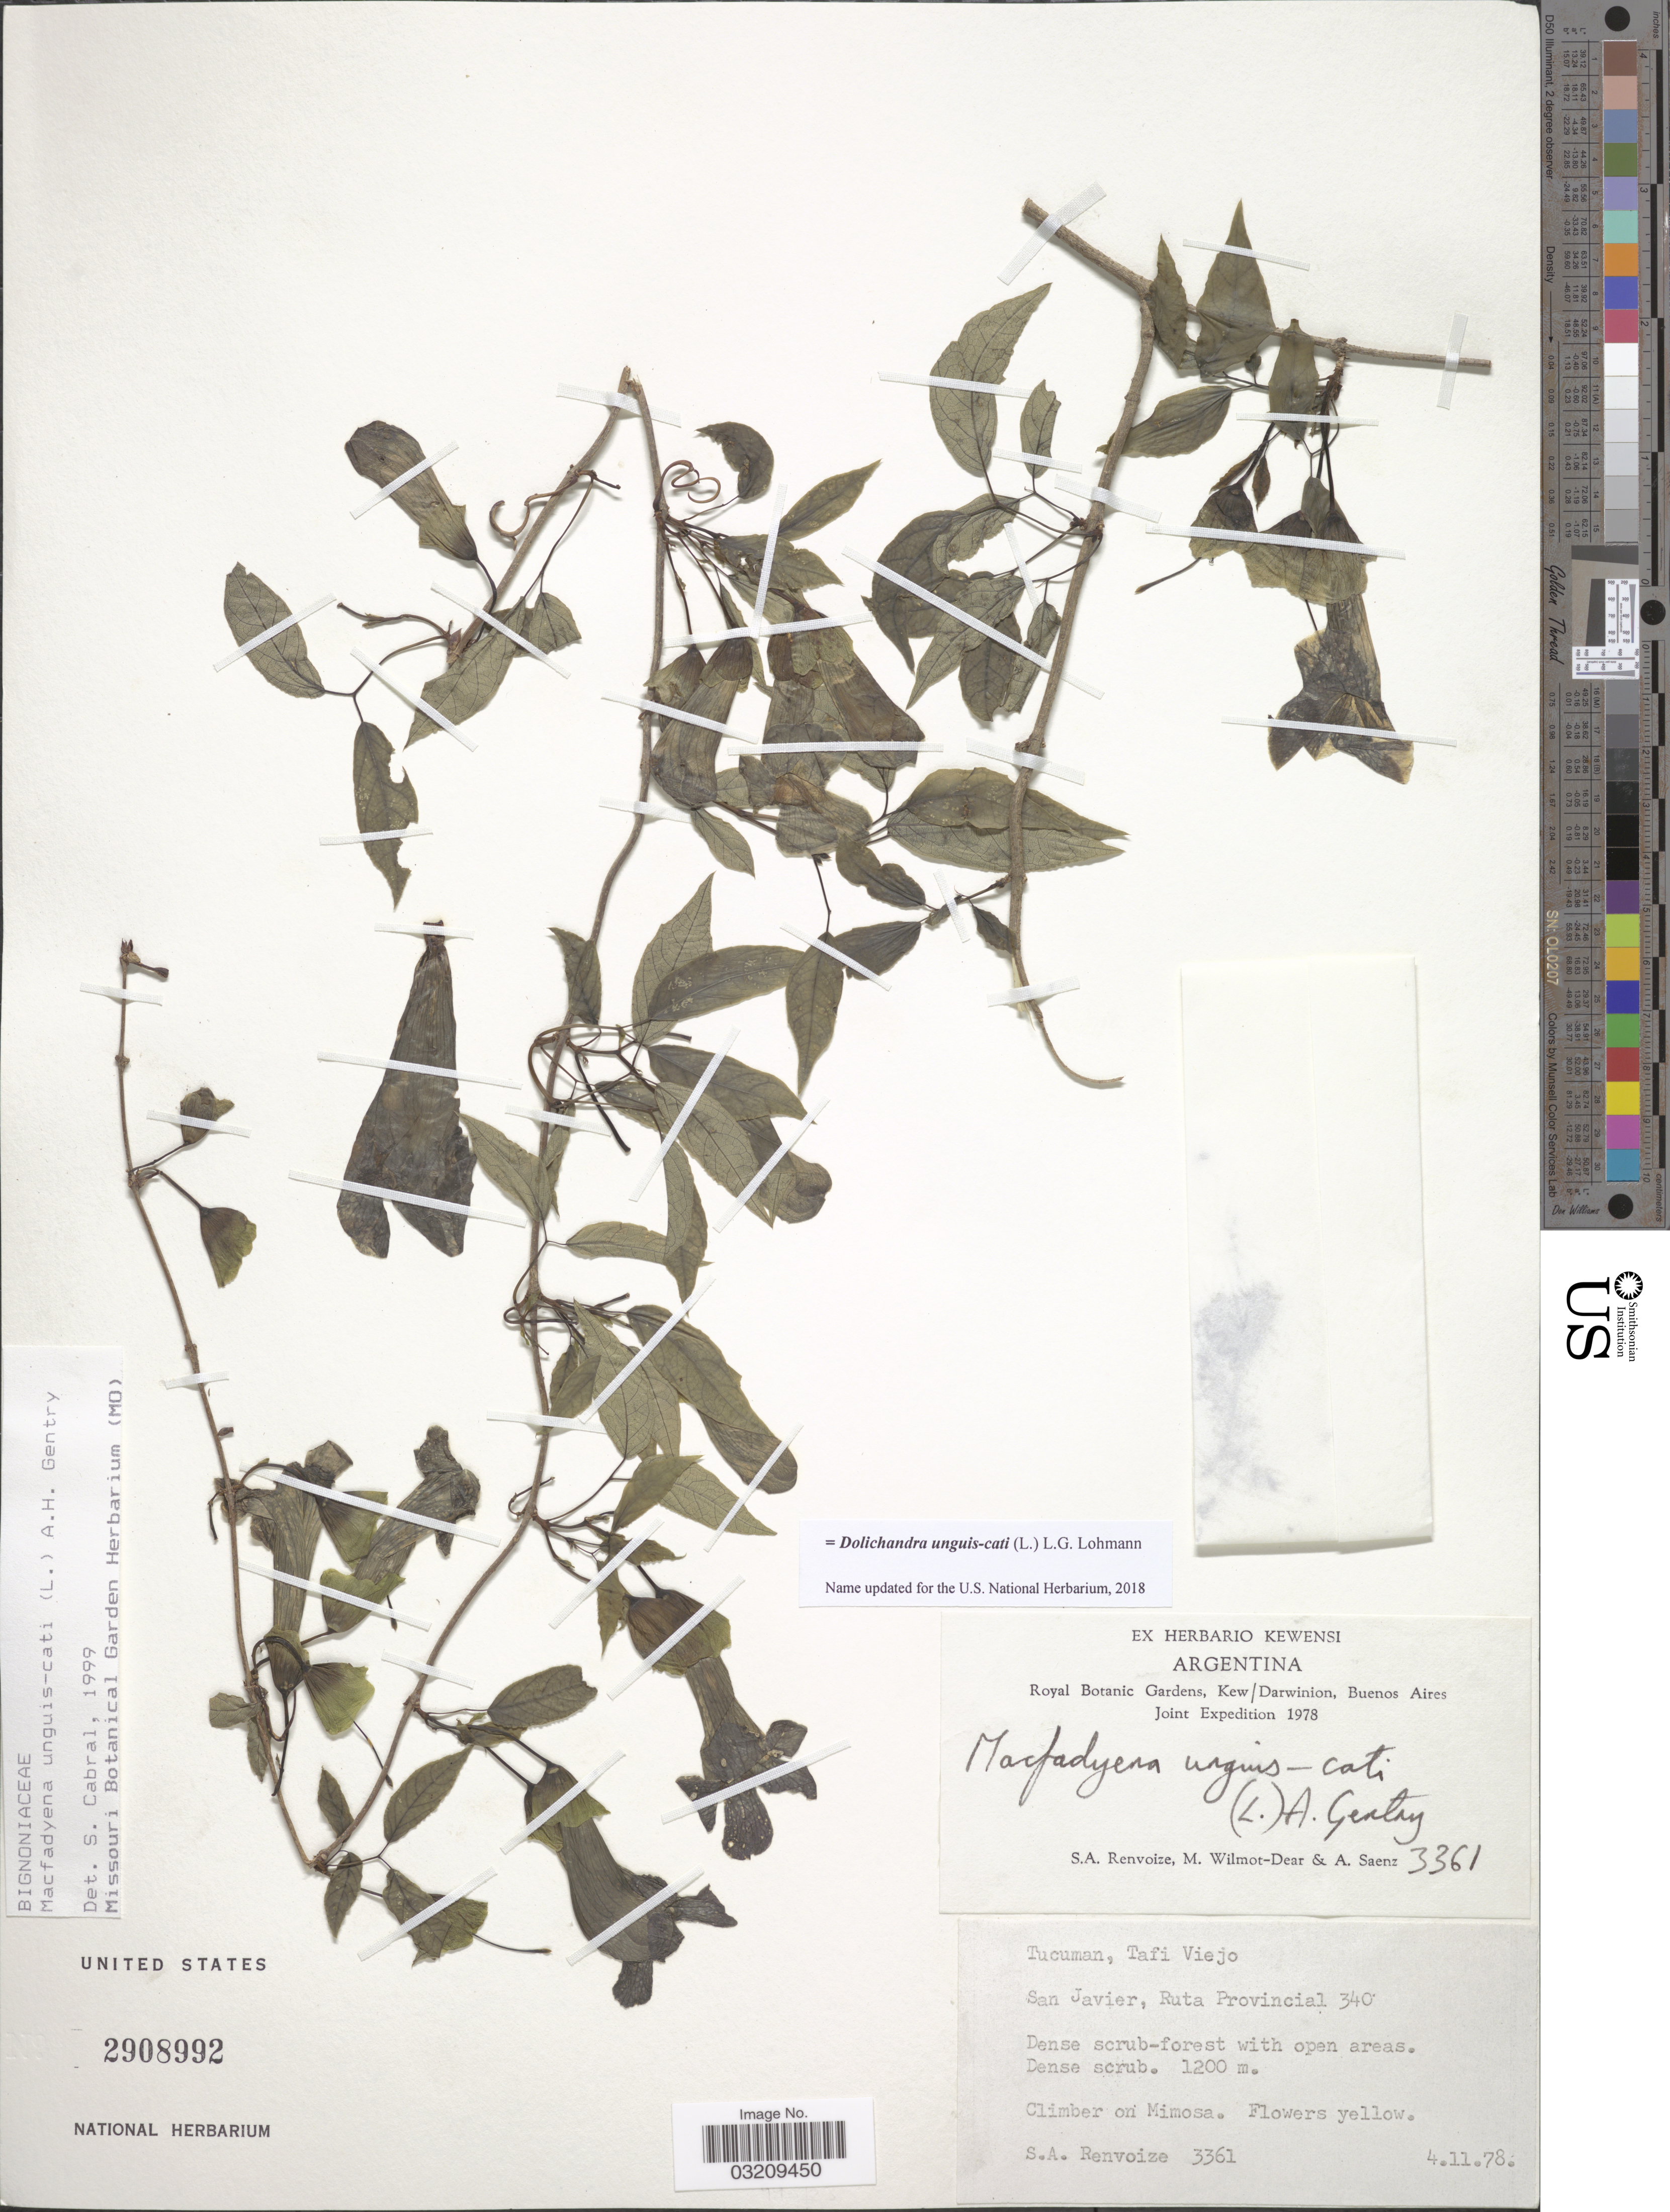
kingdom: Plantae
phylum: Tracheophyta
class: Magnoliopsida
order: Lamiales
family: Bignoniaceae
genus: Dolichandra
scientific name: Dolichandra unguis-cati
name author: (L.) L.G. Lohmann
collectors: S. A. Renvoize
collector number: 3361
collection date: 1978-11-04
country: Argentina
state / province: Tucuman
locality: Tafi Viego. San Javier, Ruta Provincial 340.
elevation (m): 1200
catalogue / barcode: US 2908992